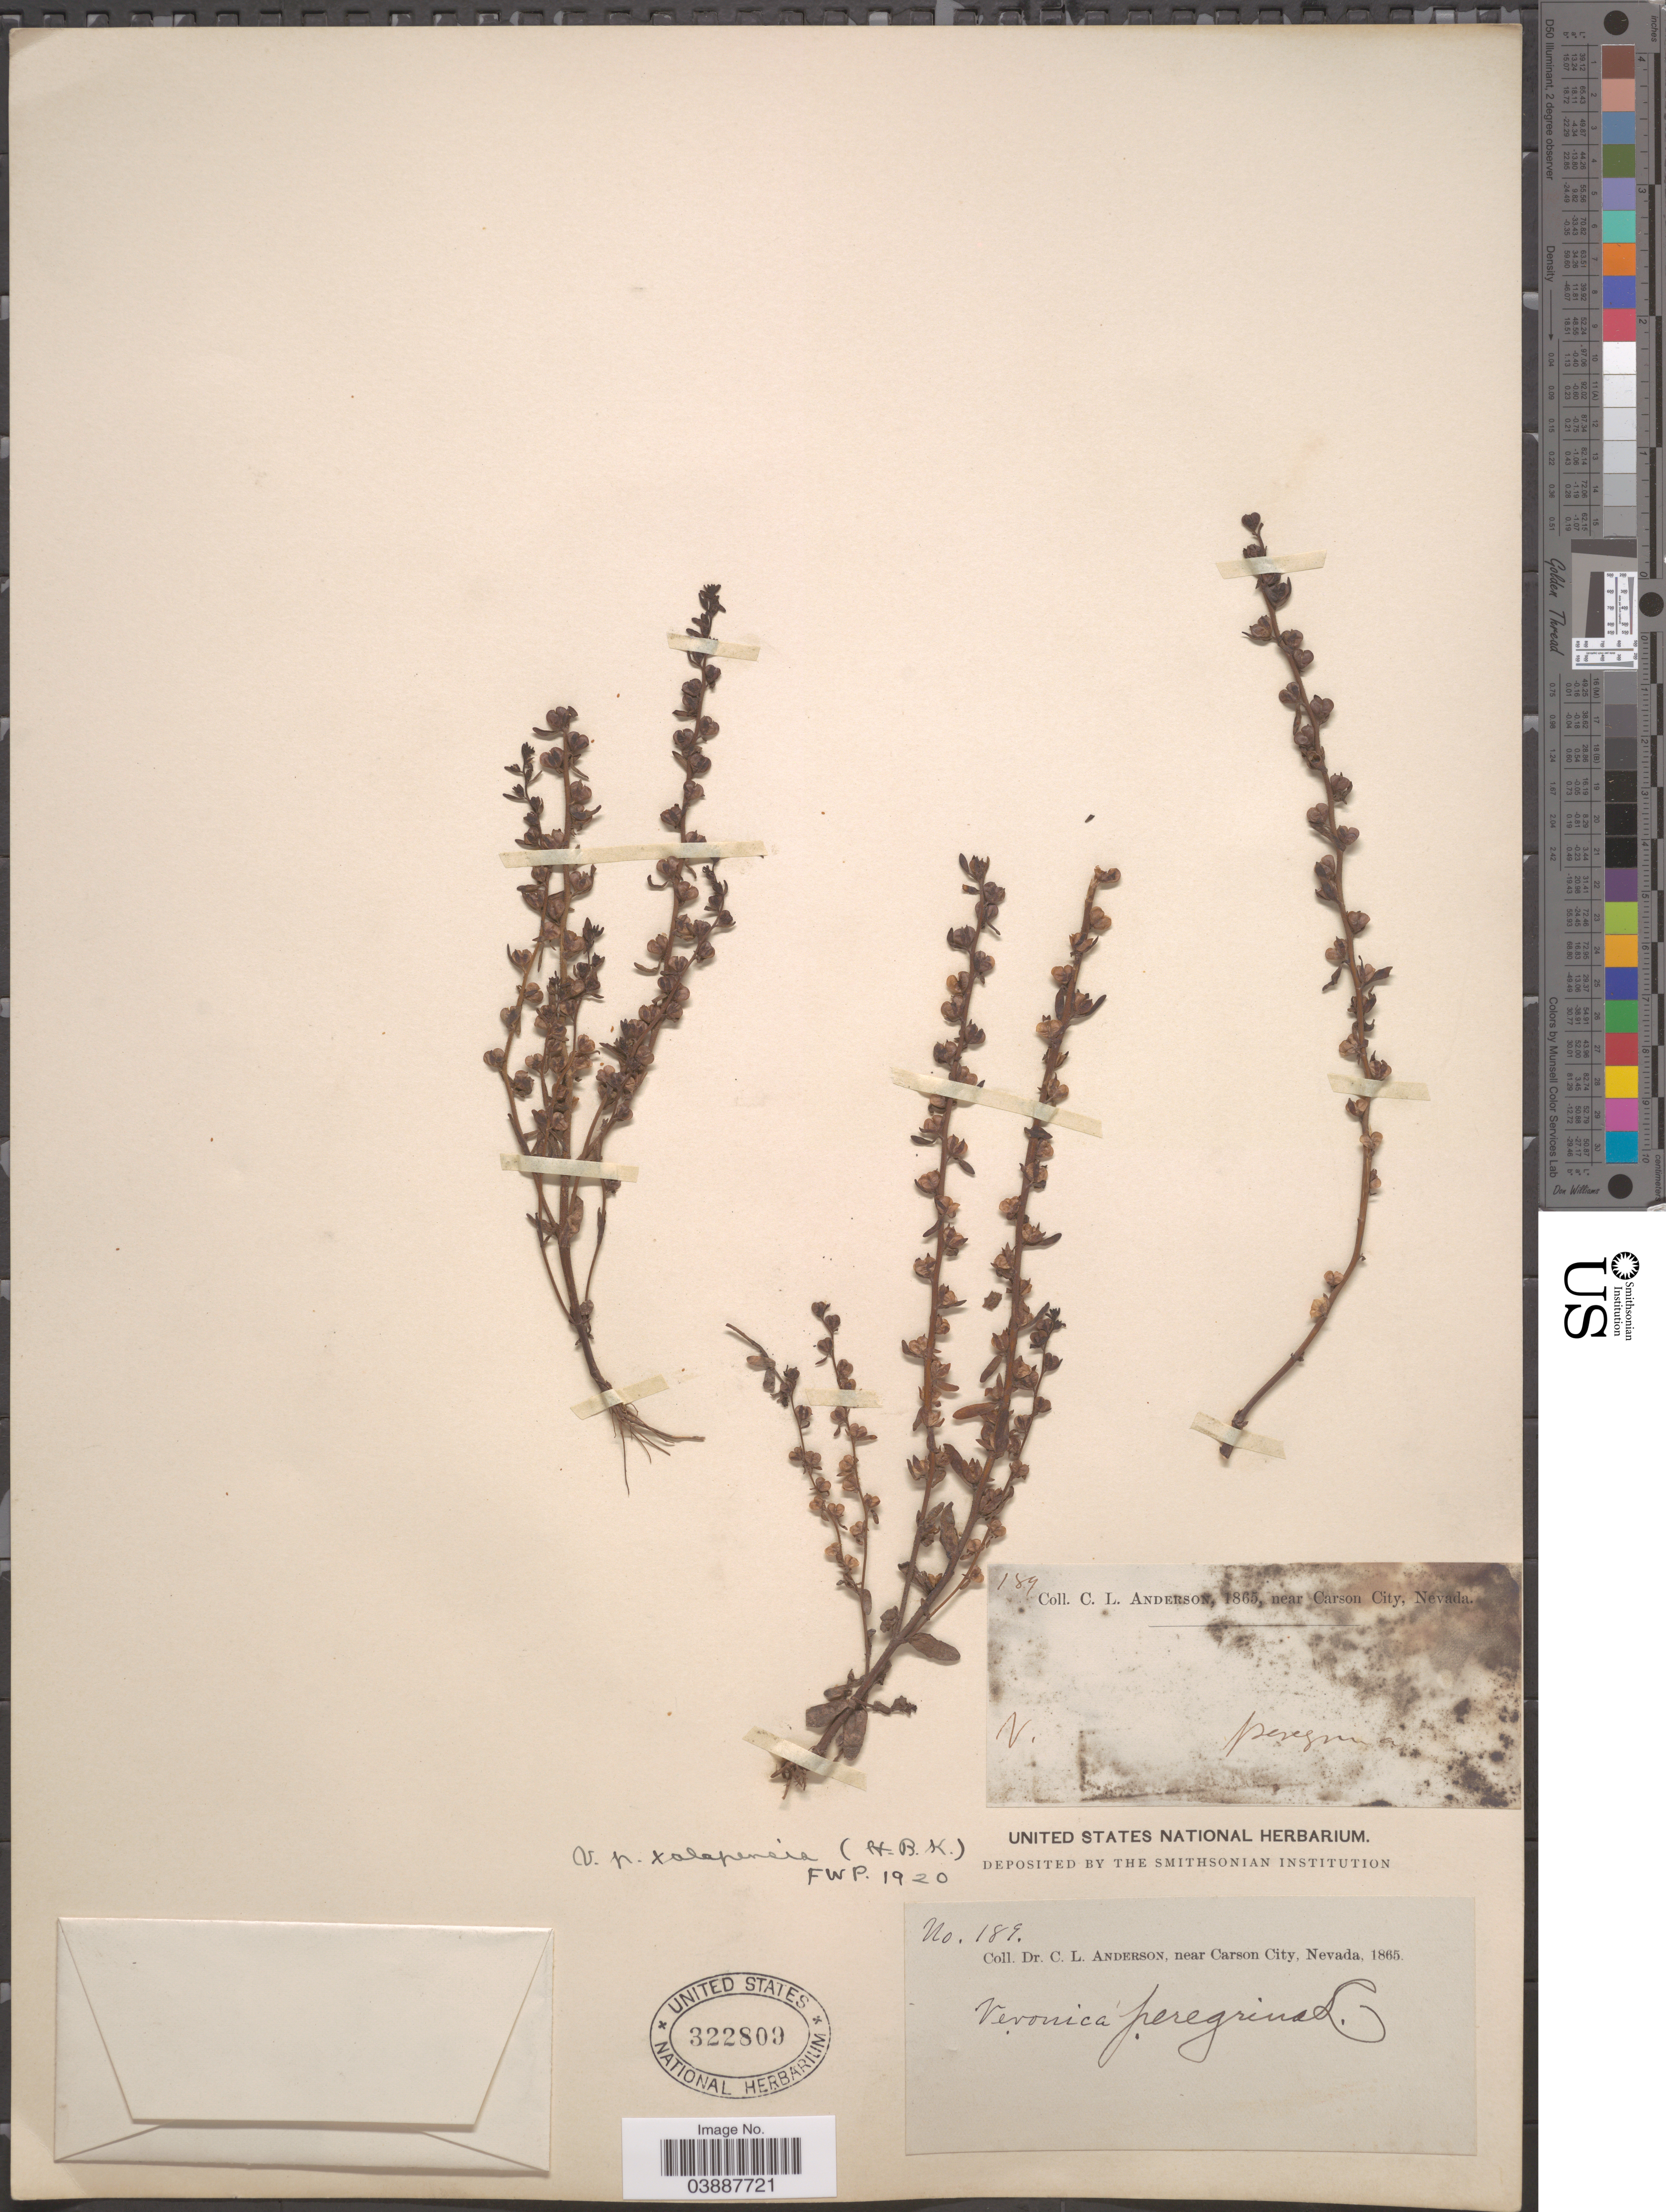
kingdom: Plantae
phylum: Tracheophyta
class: Magnoliopsida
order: Lamiales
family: Plantaginaceae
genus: Veronica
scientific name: Veronica peregrina var. xalapensis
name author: Kunth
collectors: C. L. Anderson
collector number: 189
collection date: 1865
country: United States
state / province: Nevada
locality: Near Carson City.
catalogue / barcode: US 322809